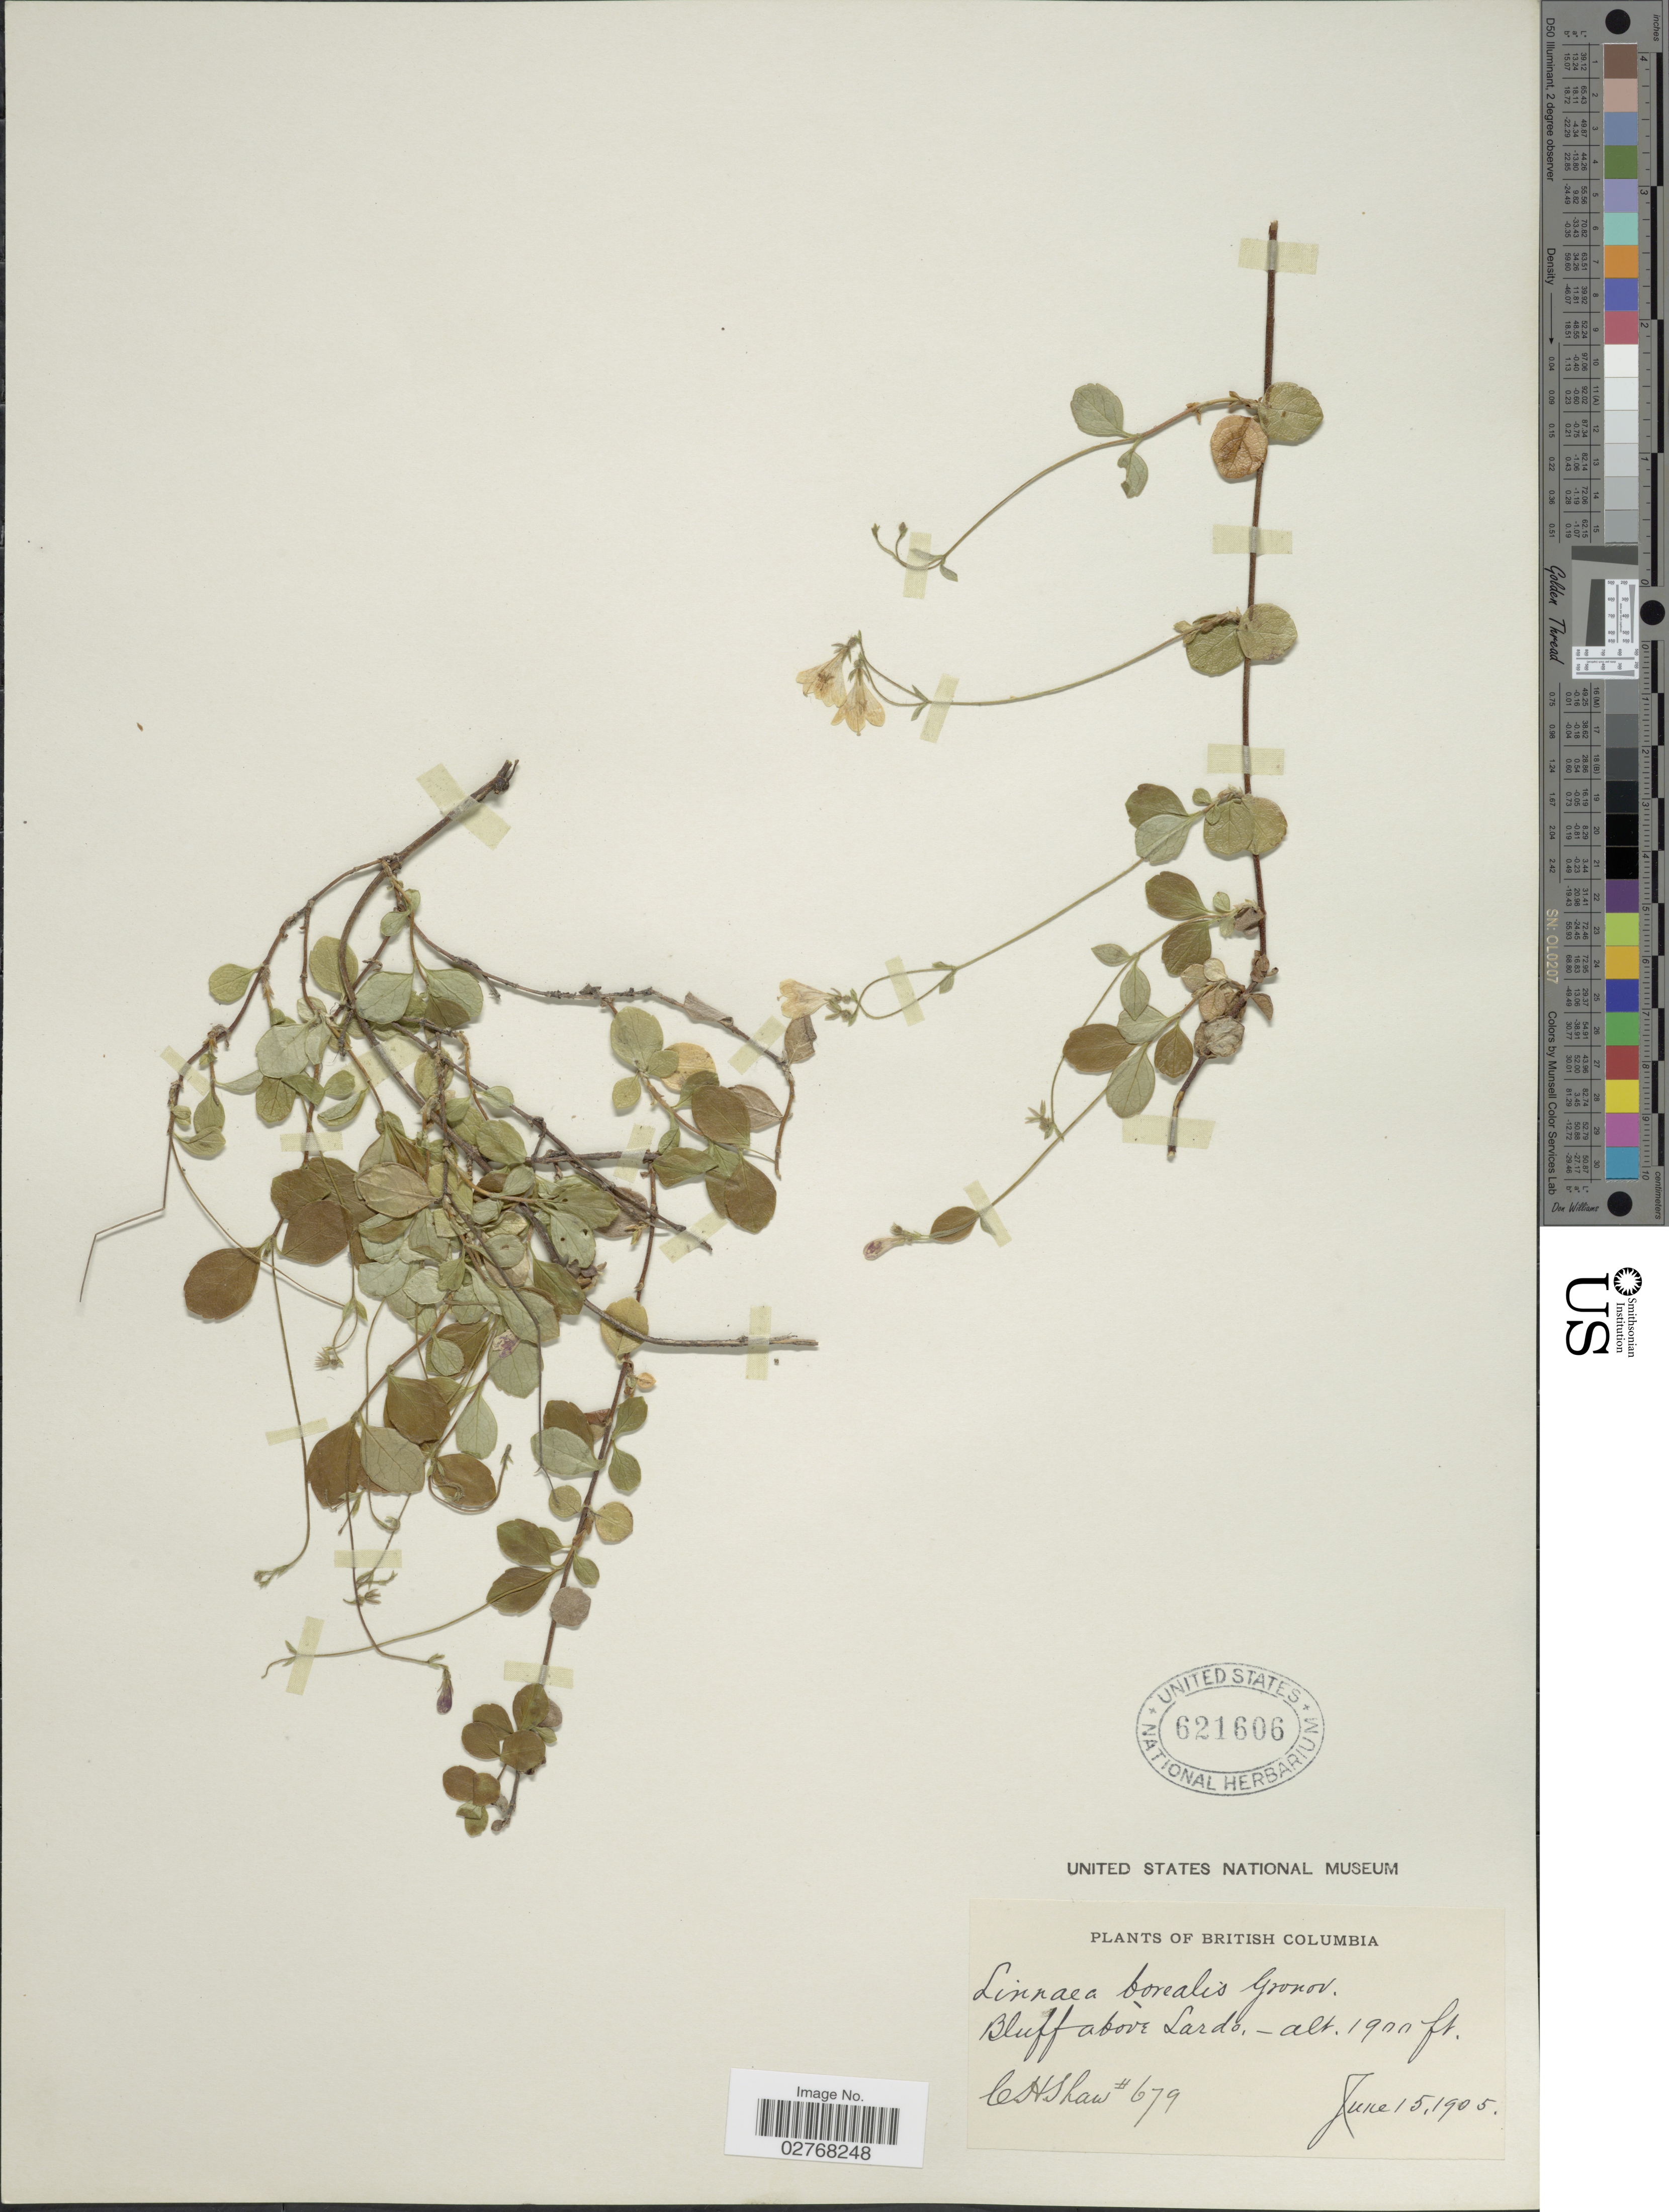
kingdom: Plantae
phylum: Tracheophyta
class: Magnoliopsida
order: Dipsacales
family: Caprifoliaceae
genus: Linnaea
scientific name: Linnaea borealis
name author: L.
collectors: C. H. Shaw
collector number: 679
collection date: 1905-06-15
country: Canada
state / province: British Columbia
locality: Bluff above Lardo.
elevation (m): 579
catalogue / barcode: US 621606